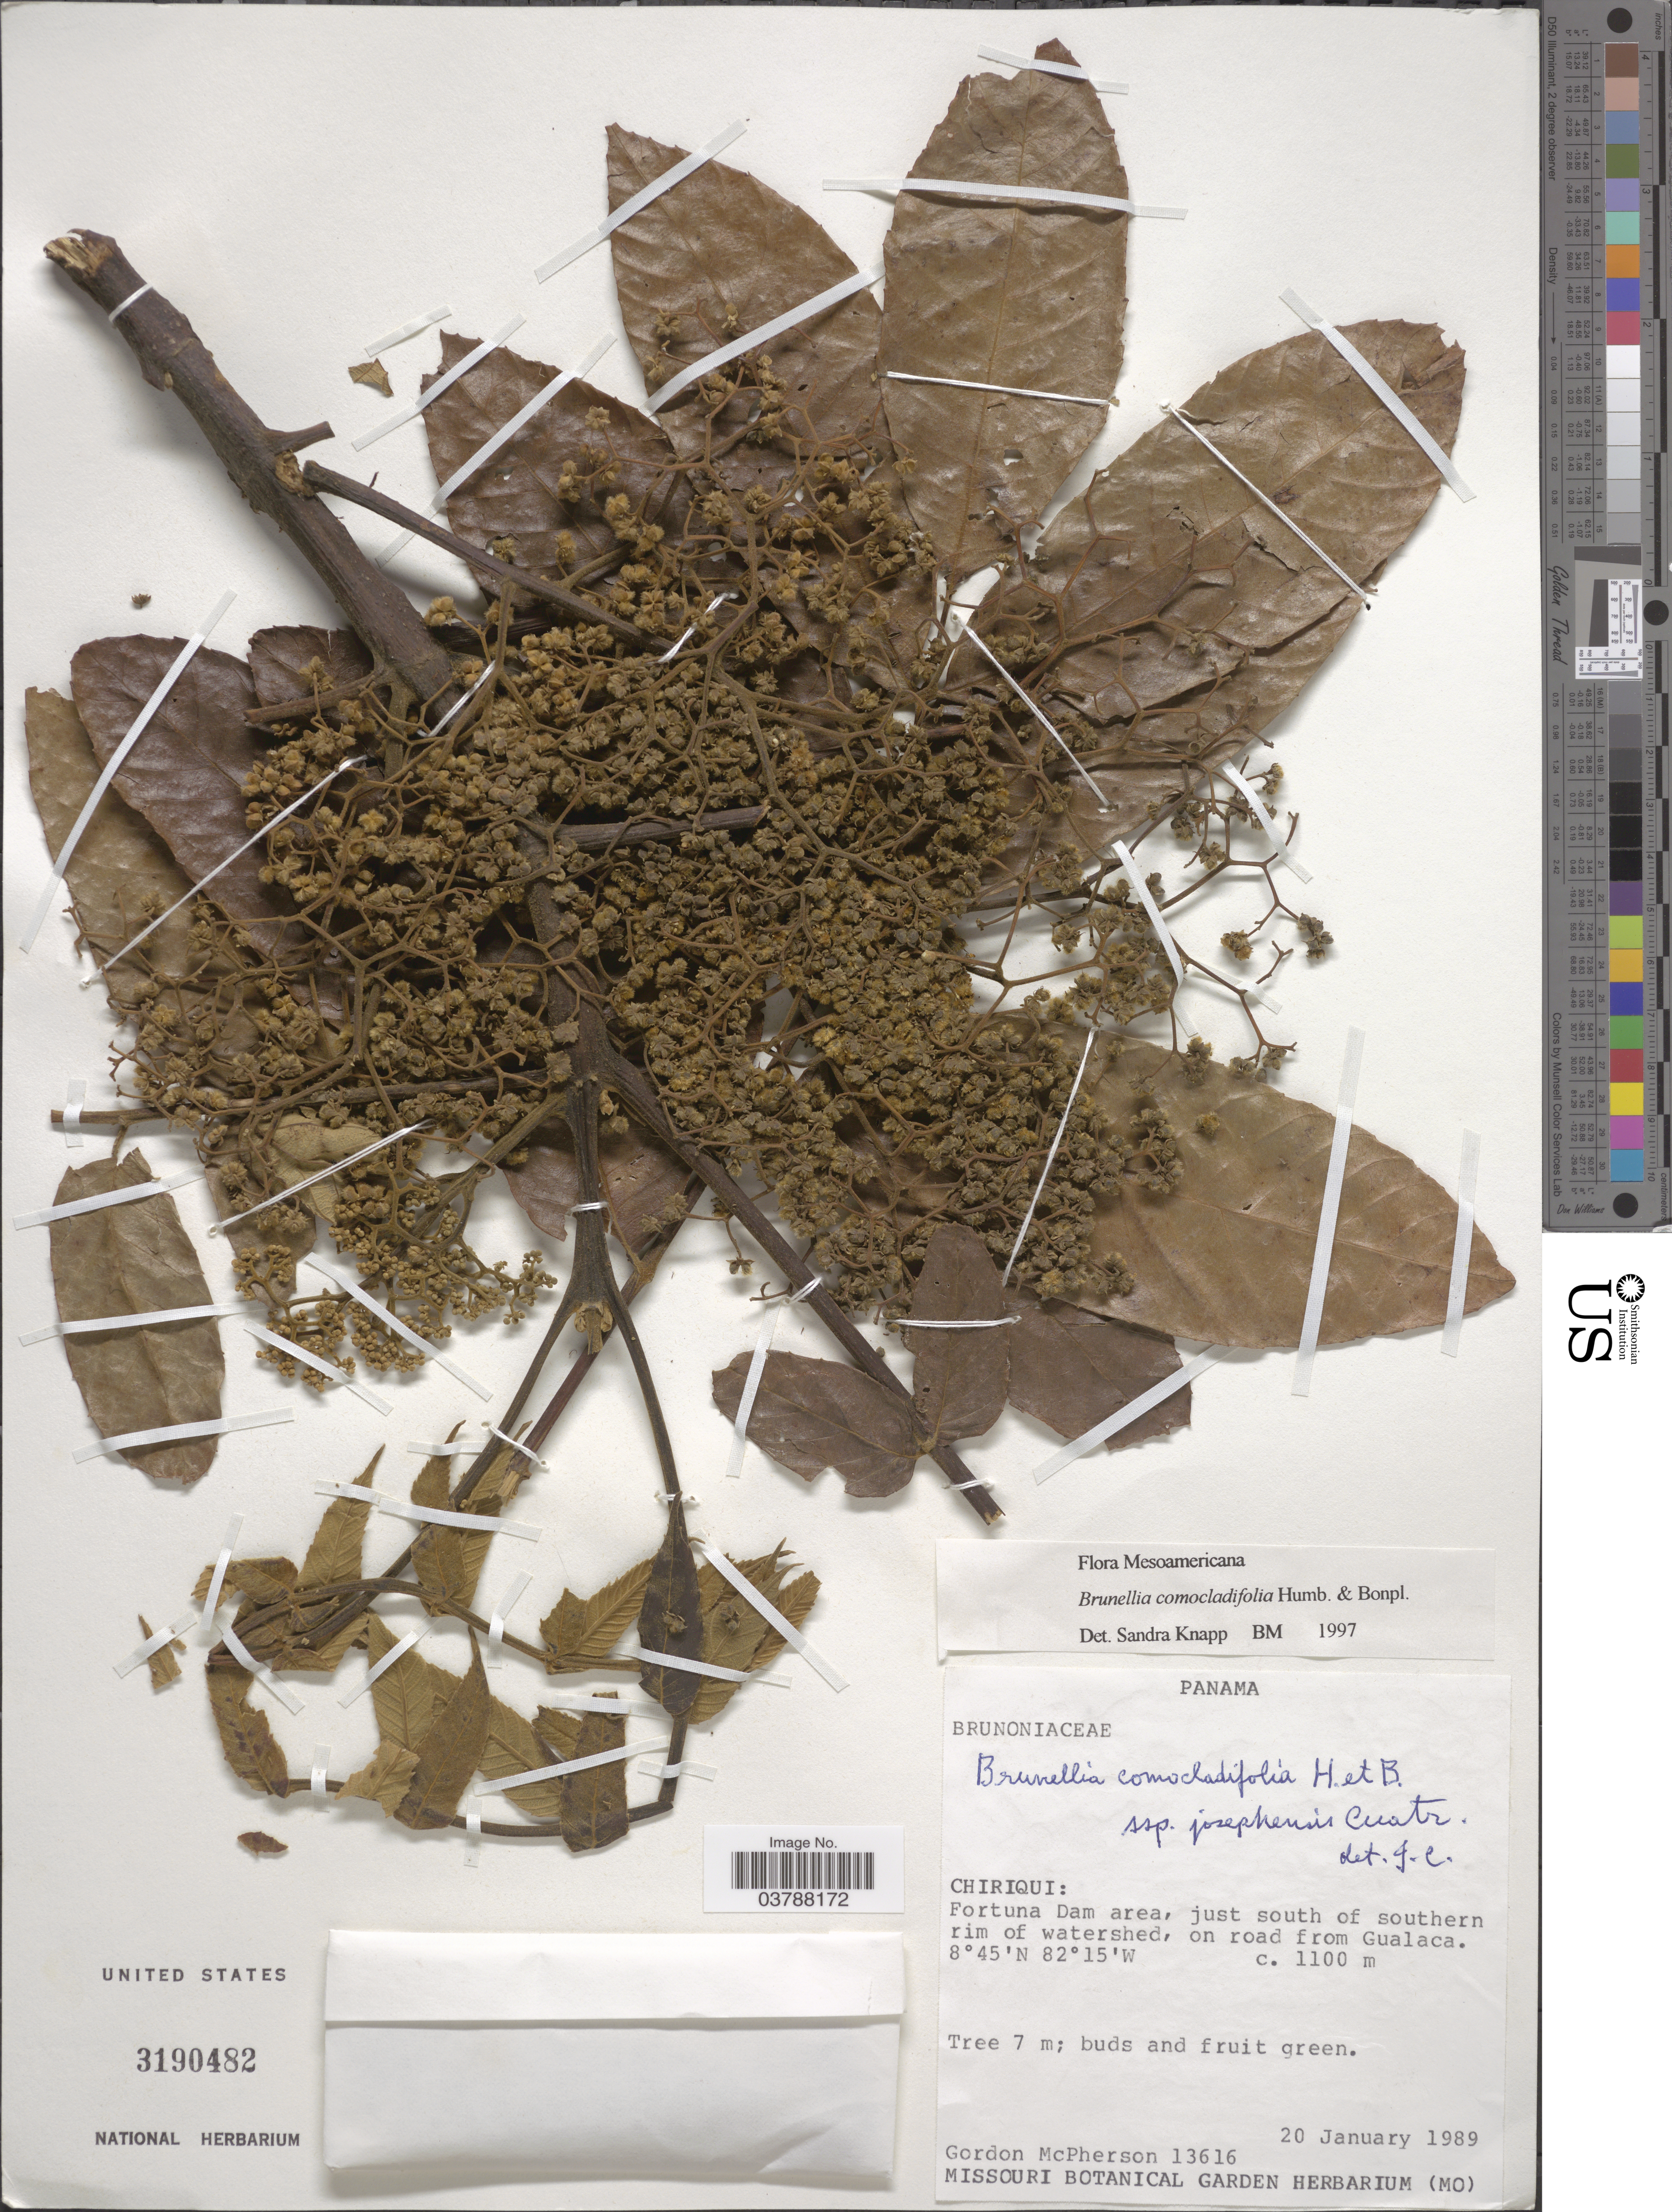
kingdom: Plantae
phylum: Tracheophyta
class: Magnoliopsida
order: Oxalidales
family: Brunelliaceae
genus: Brunellia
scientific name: Brunellia comocladifolia subsp. josephensis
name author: Cuatrec.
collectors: G. McPherson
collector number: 13616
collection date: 1989-01-20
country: Panama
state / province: Chiriqui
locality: Fortuna Dam area, just south of southern rim of watershed, on road from Gualaca.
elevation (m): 1100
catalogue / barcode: US 3190482